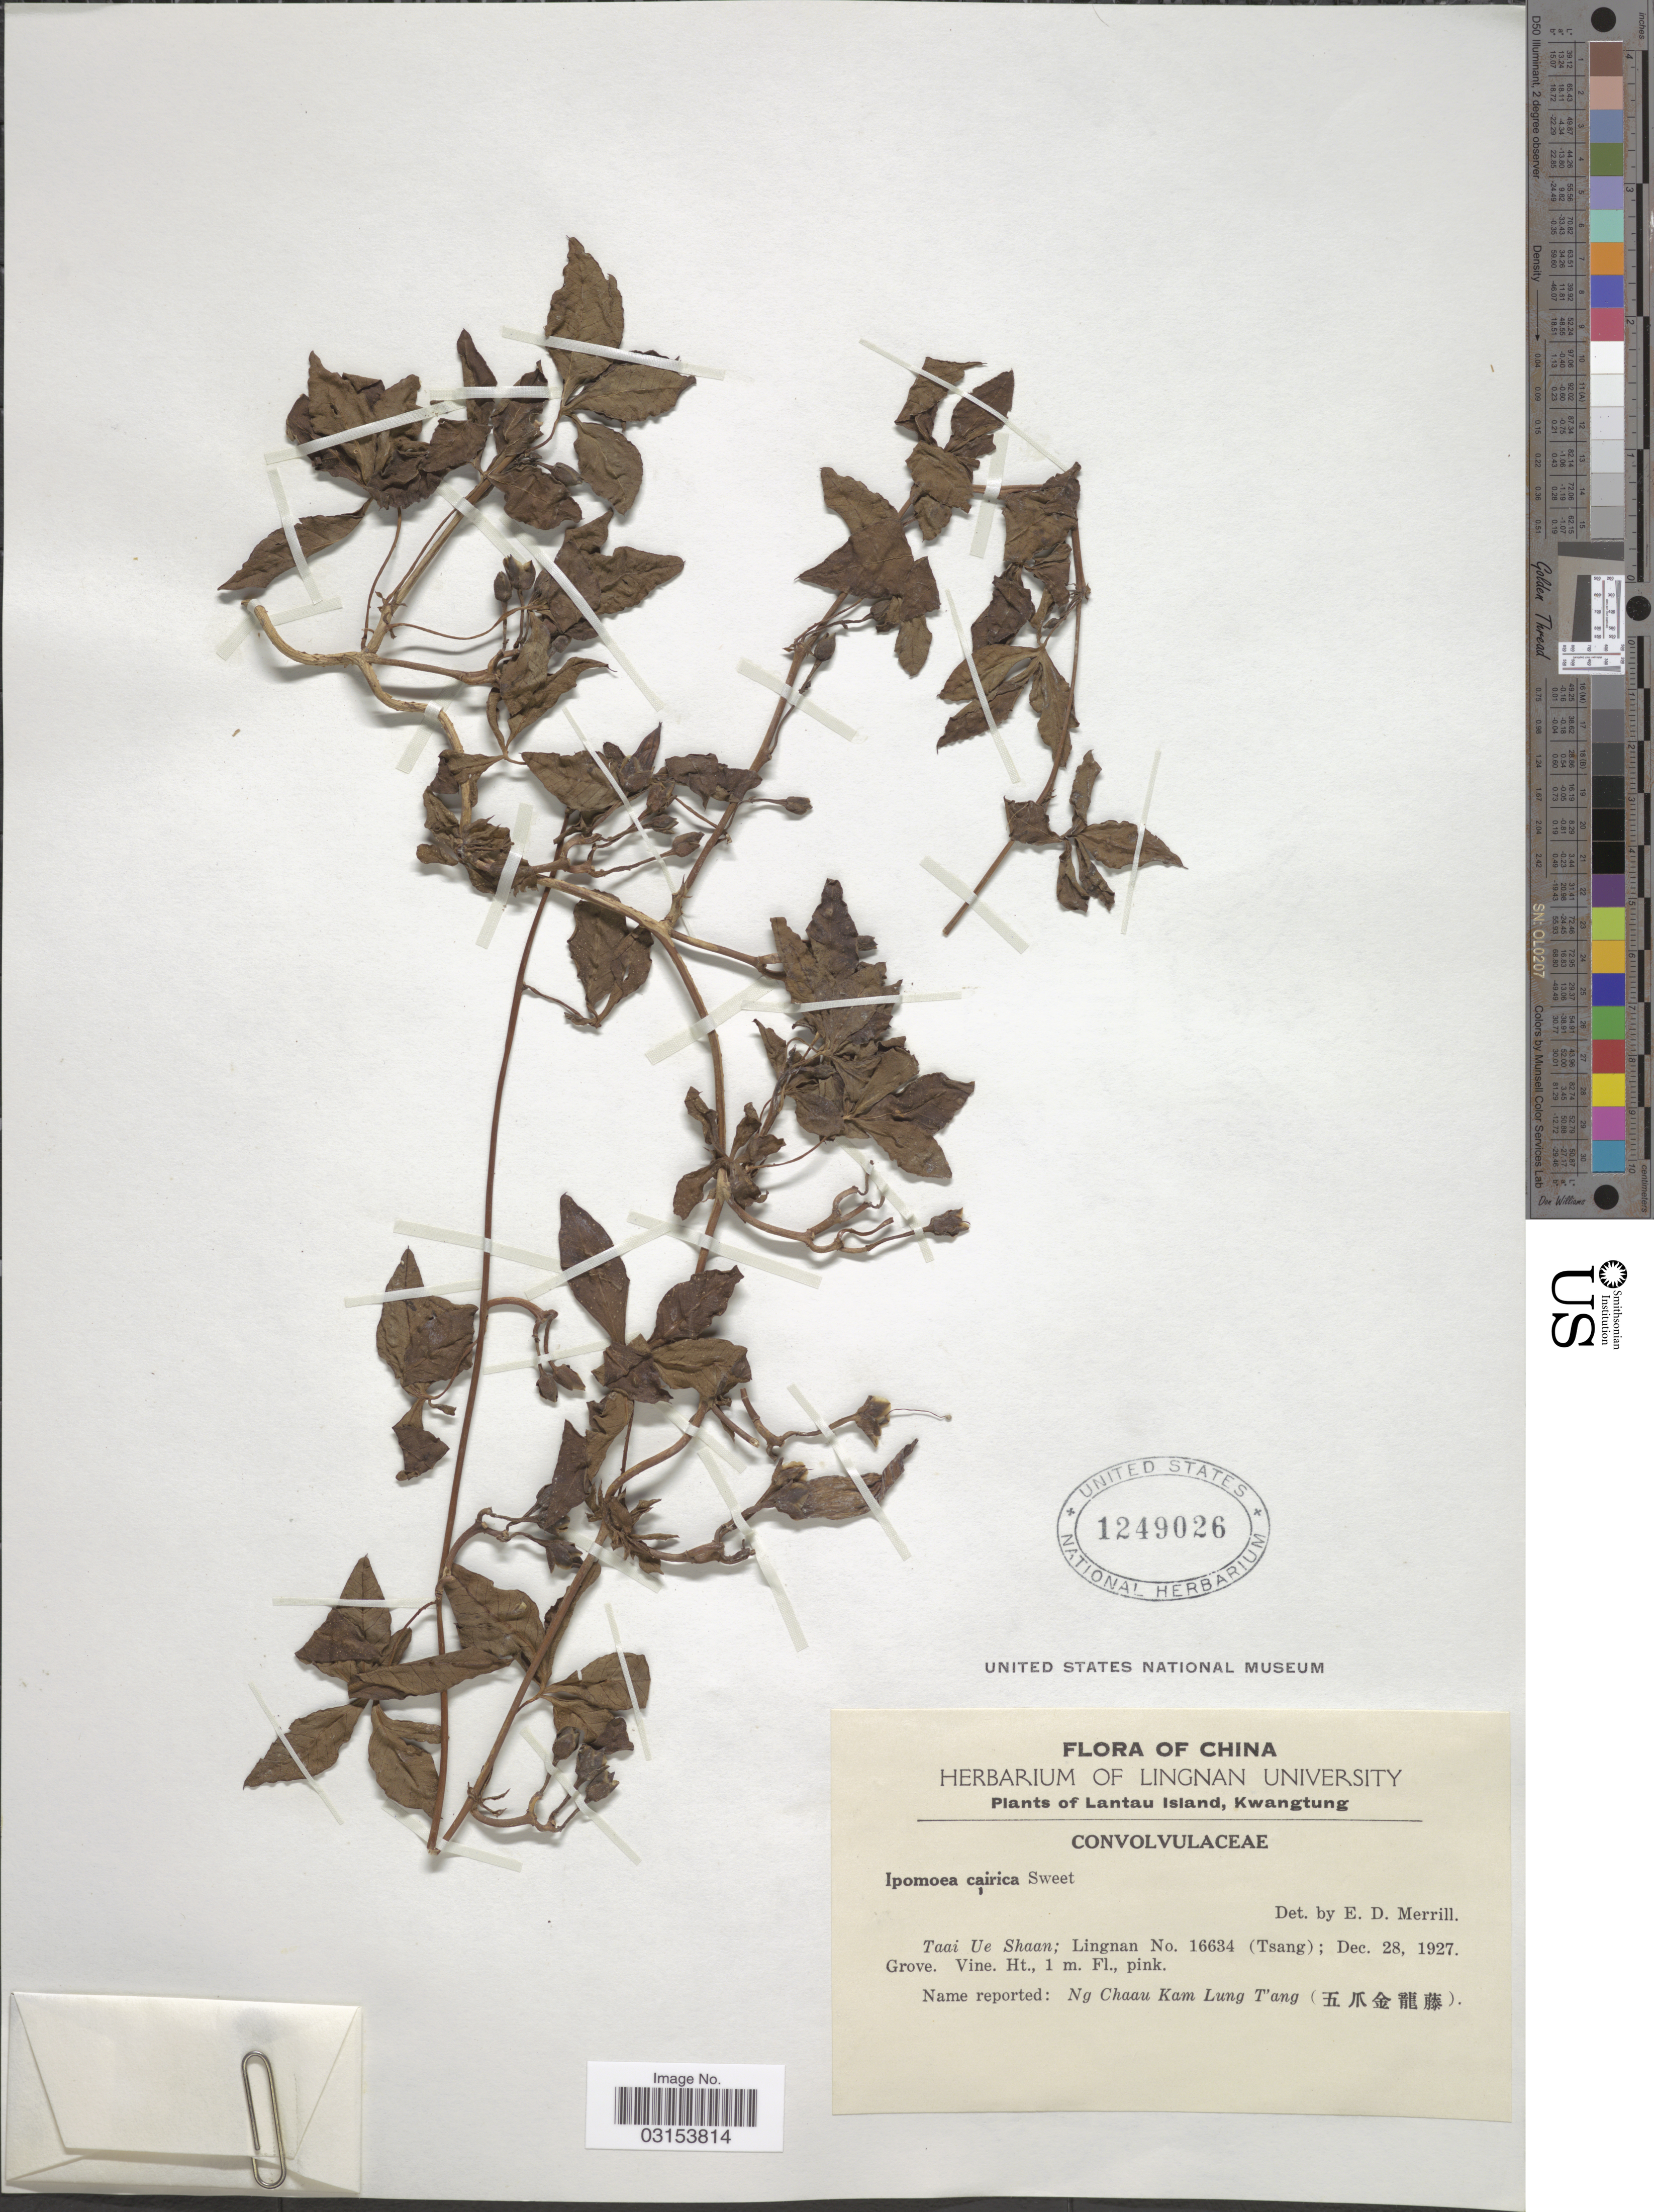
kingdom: Plantae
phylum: Tracheophyta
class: Magnoliopsida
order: Solanales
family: Convolvulaceae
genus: Ipomoea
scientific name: Ipomoea cairica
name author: (L.) Sweet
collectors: -. T'sang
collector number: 16634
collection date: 1927-12-28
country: China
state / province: Guangdong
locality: Lantau Island. Kwangtung. Taai Ue Shaan.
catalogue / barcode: US 1249026